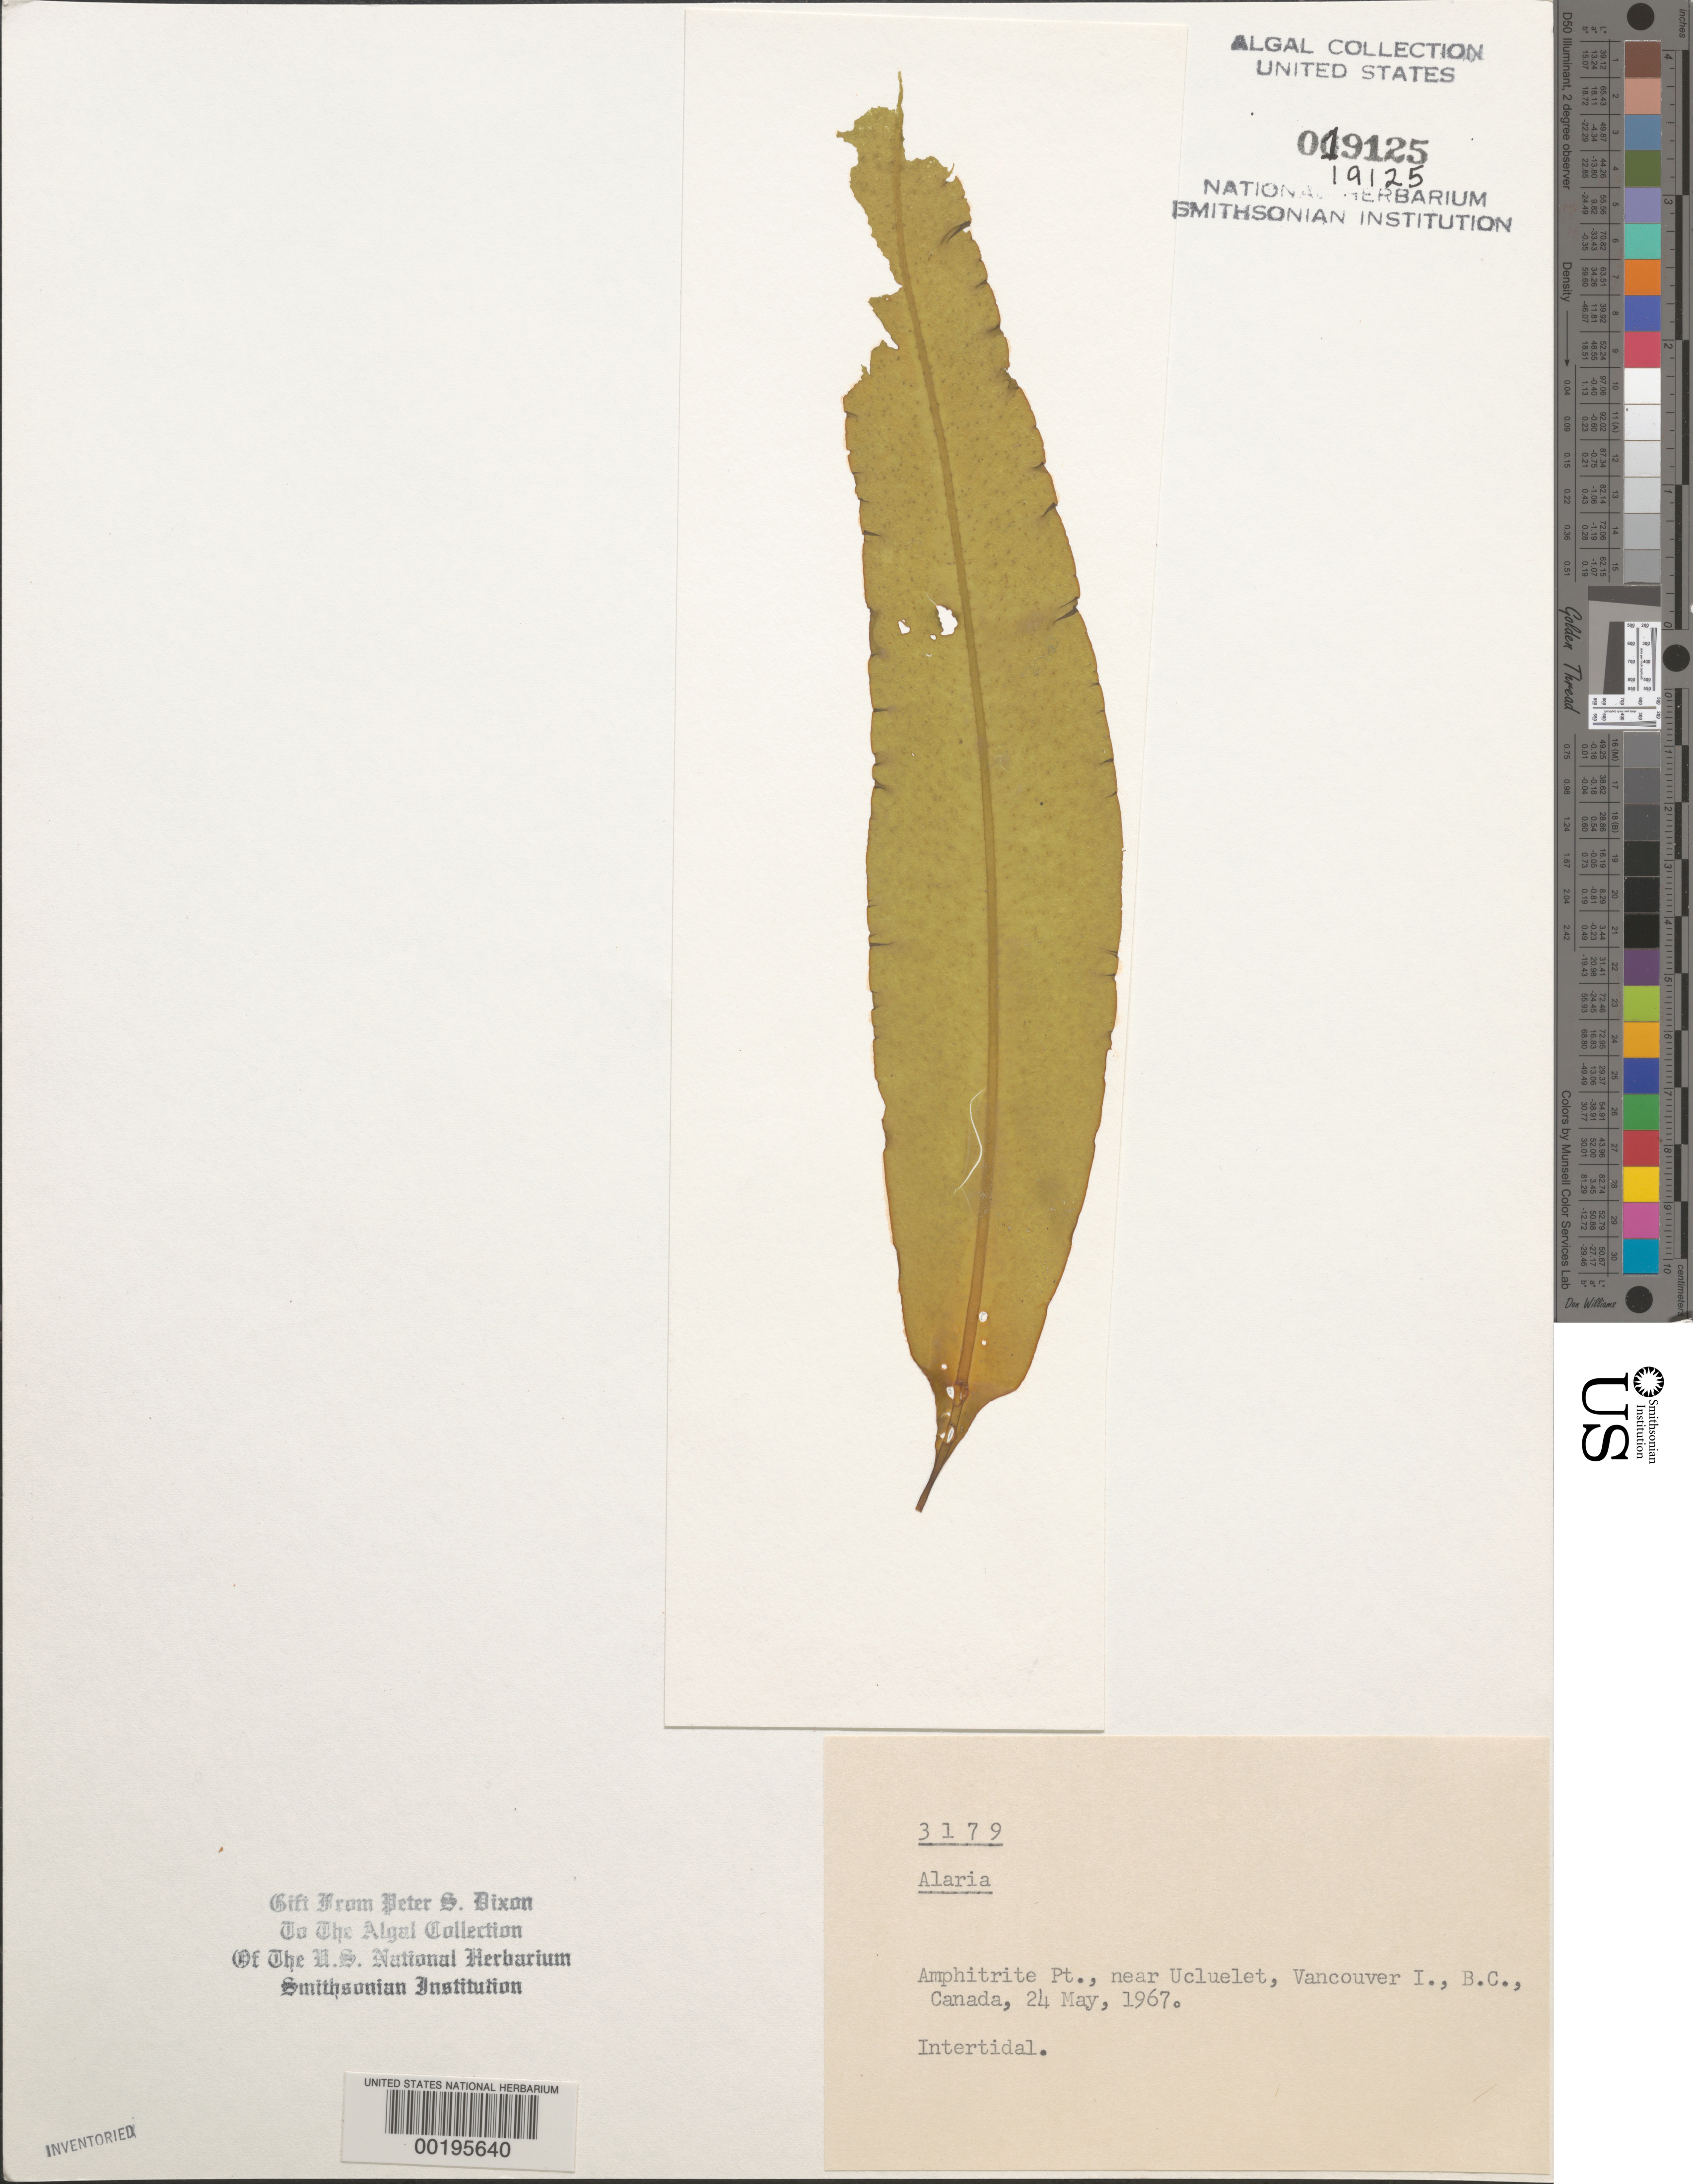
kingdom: Chromista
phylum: Ochrophyta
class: Phaeophyceae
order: Laminariales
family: Alariaceae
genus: Alaria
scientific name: Alaria sp.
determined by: Dixon, P. S.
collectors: P. S. Dixon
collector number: PSD 3179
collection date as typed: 24 May 1967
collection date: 1967-05-24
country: Canada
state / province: British Columbia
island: Vancouver Island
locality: Amphitrite Point, near Ucluelet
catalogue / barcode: US 19125